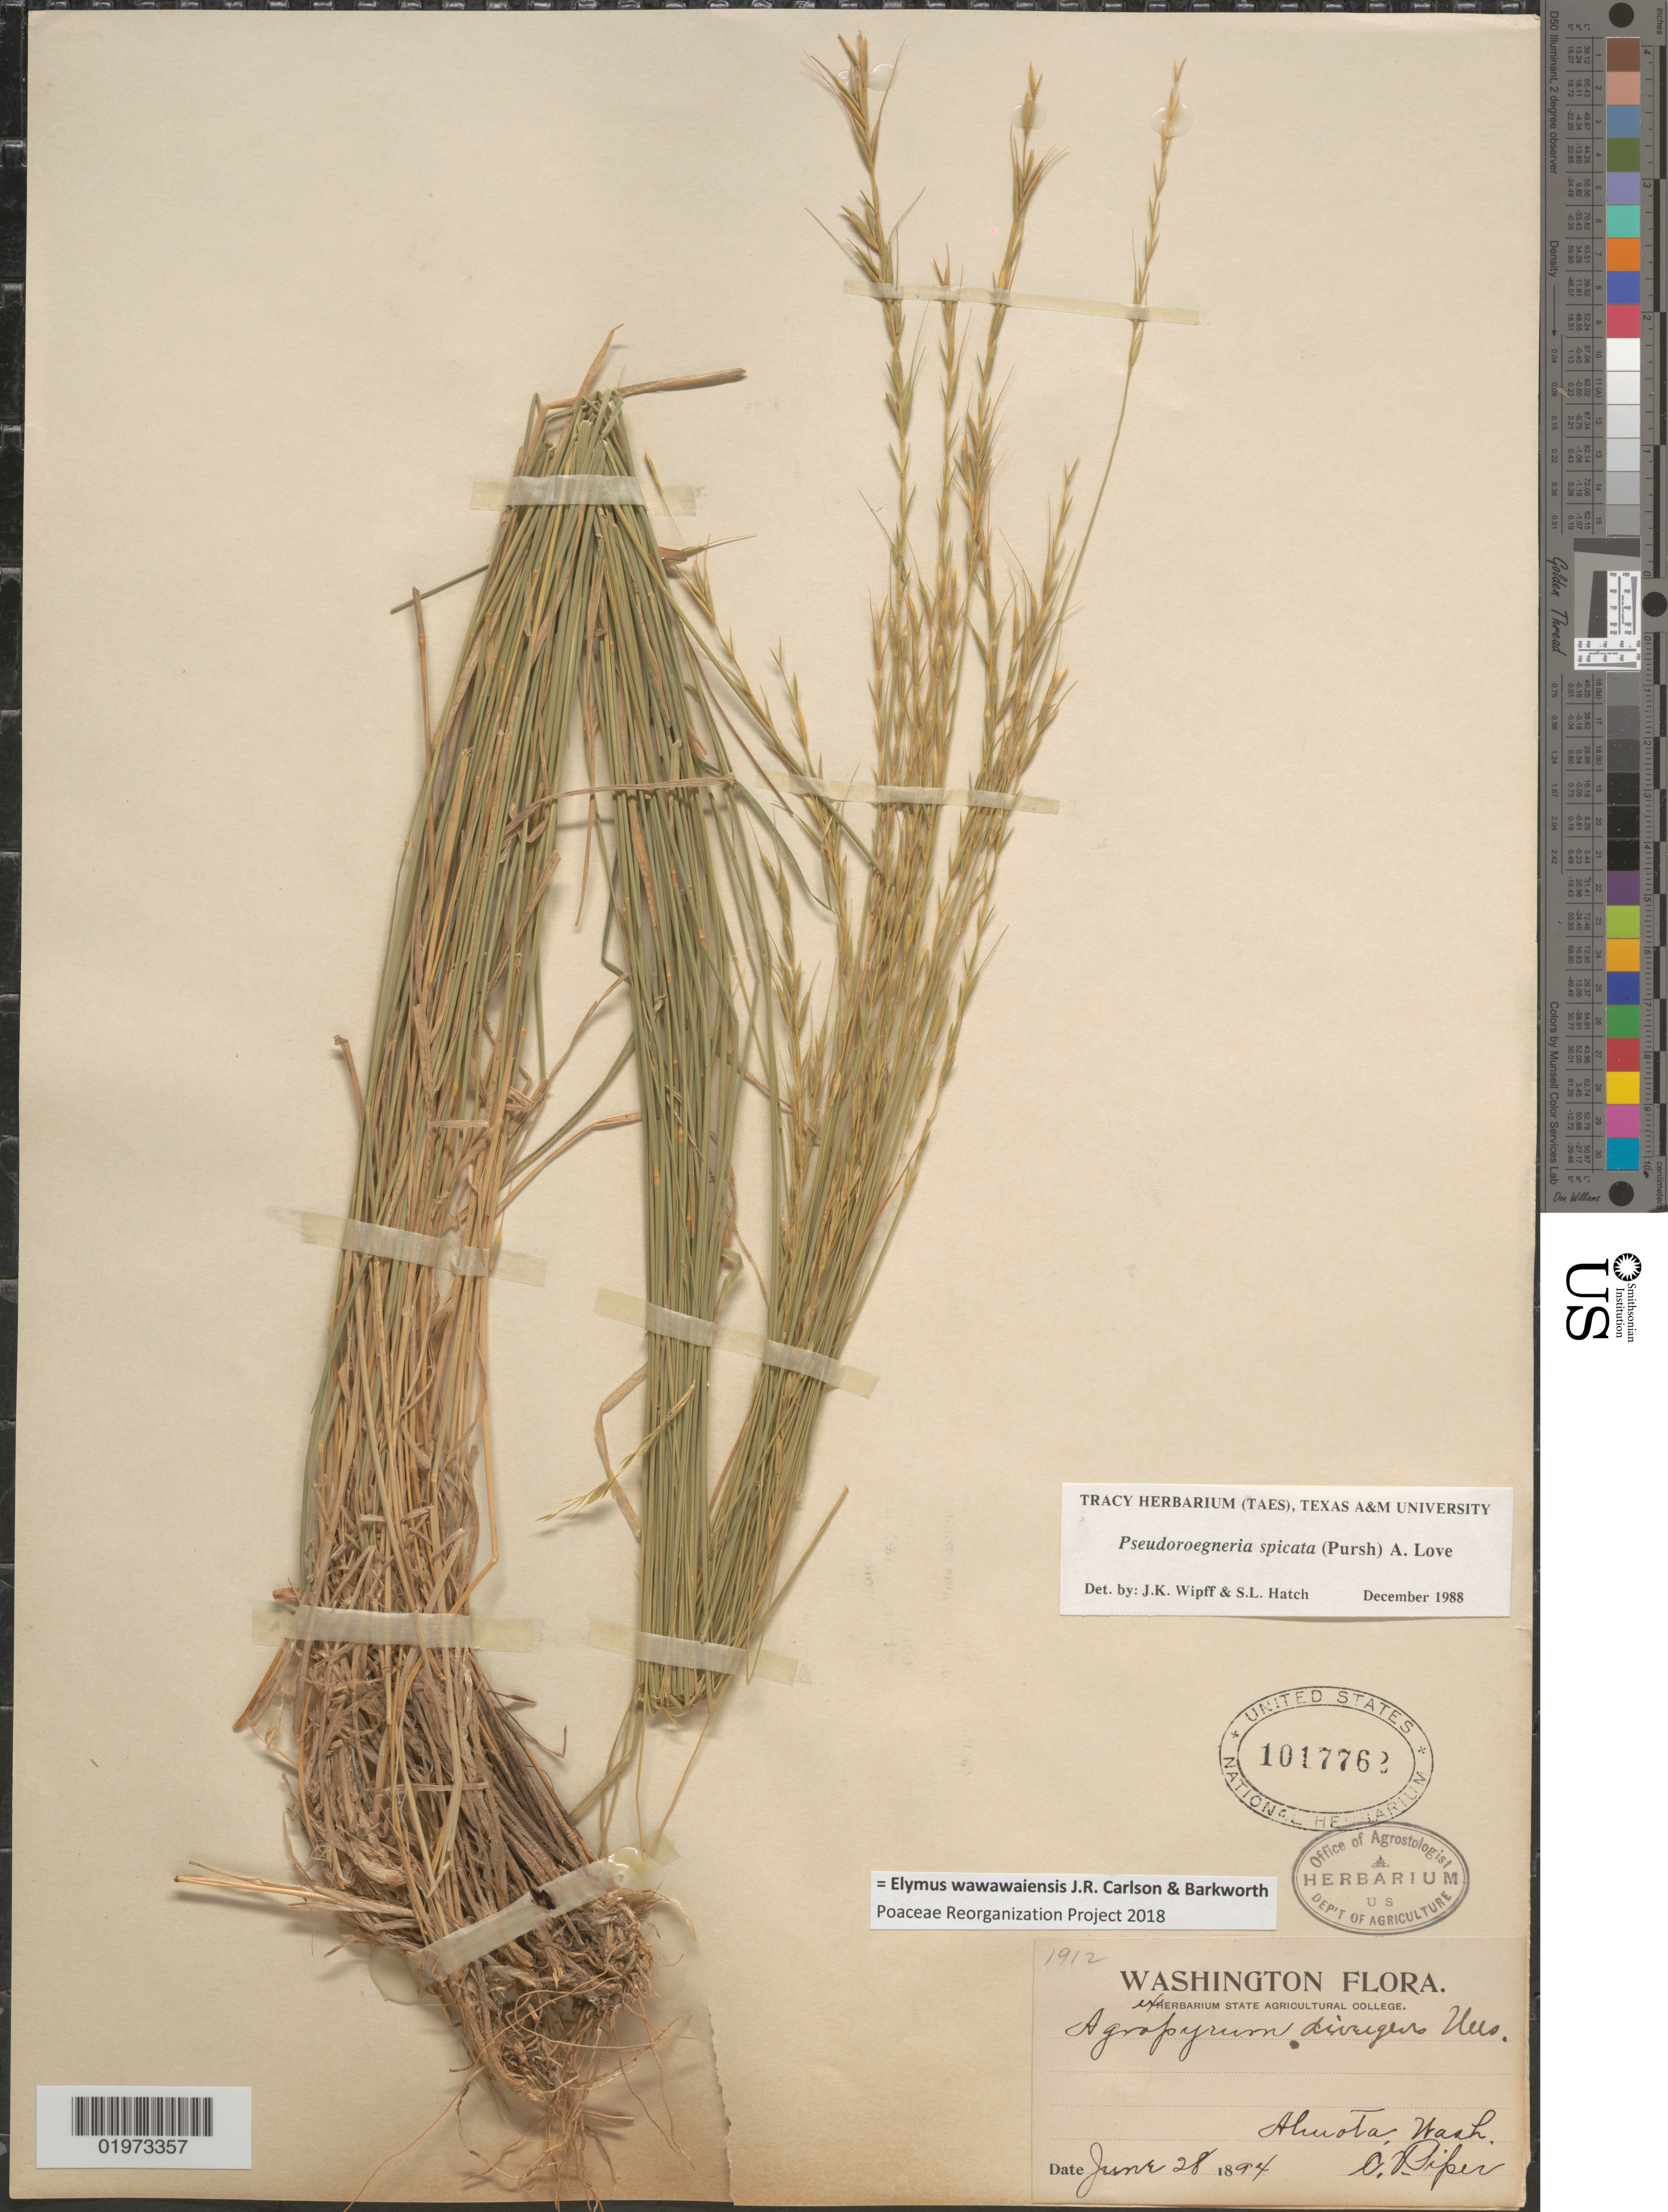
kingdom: Plantae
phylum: Tracheophyta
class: Liliopsida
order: Poales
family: Poaceae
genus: Elymus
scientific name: Elymus wawawaiensis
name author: J.R. Carlson & Barkworth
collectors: C. V. Piper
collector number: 1912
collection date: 1894-06-28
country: United States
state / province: Washington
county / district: Whitman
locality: Almota.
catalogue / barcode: US 1017762